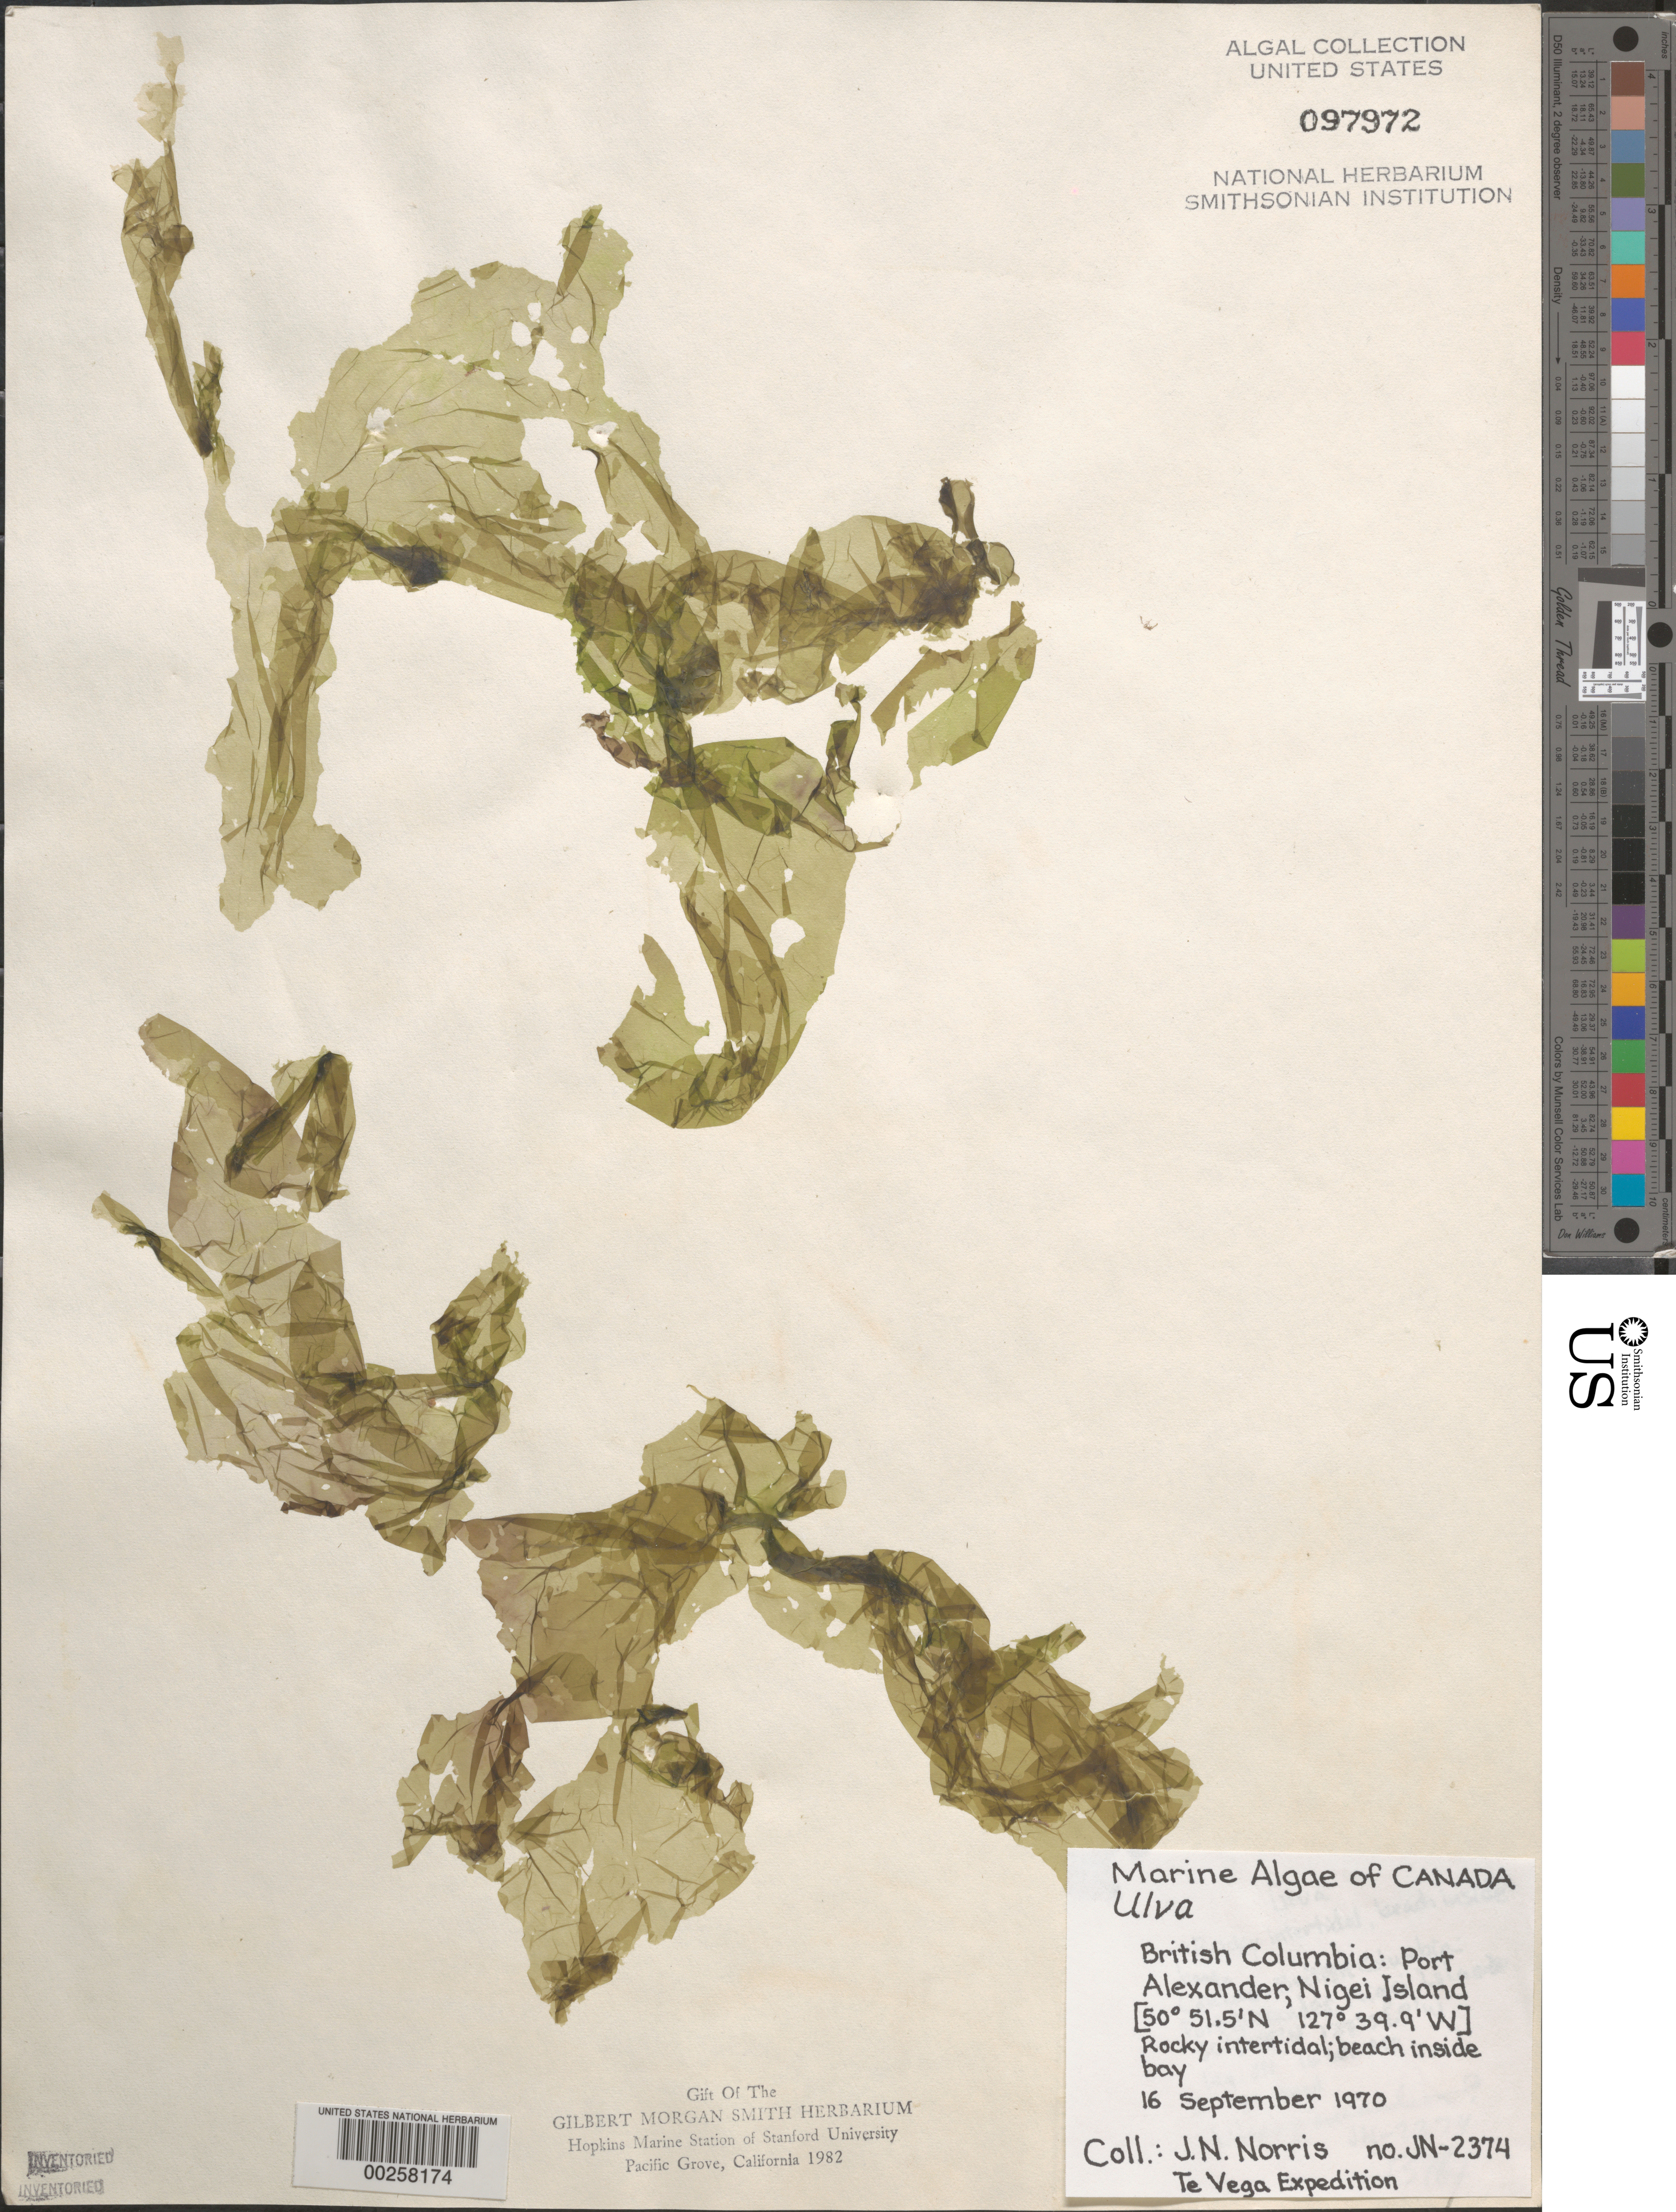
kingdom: Plantae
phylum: Chlorophyta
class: Ulvophyceae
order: Ulvales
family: Ulvaceae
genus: Ulva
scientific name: Ulva sp.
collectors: J. N. Norris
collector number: JN-2374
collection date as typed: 16 Sep 1970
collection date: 1970-09-16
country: Canada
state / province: British Columbia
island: Nigei Island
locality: Port Alexander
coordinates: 50 51.5' N, 127 39 9' W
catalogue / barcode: US 97972